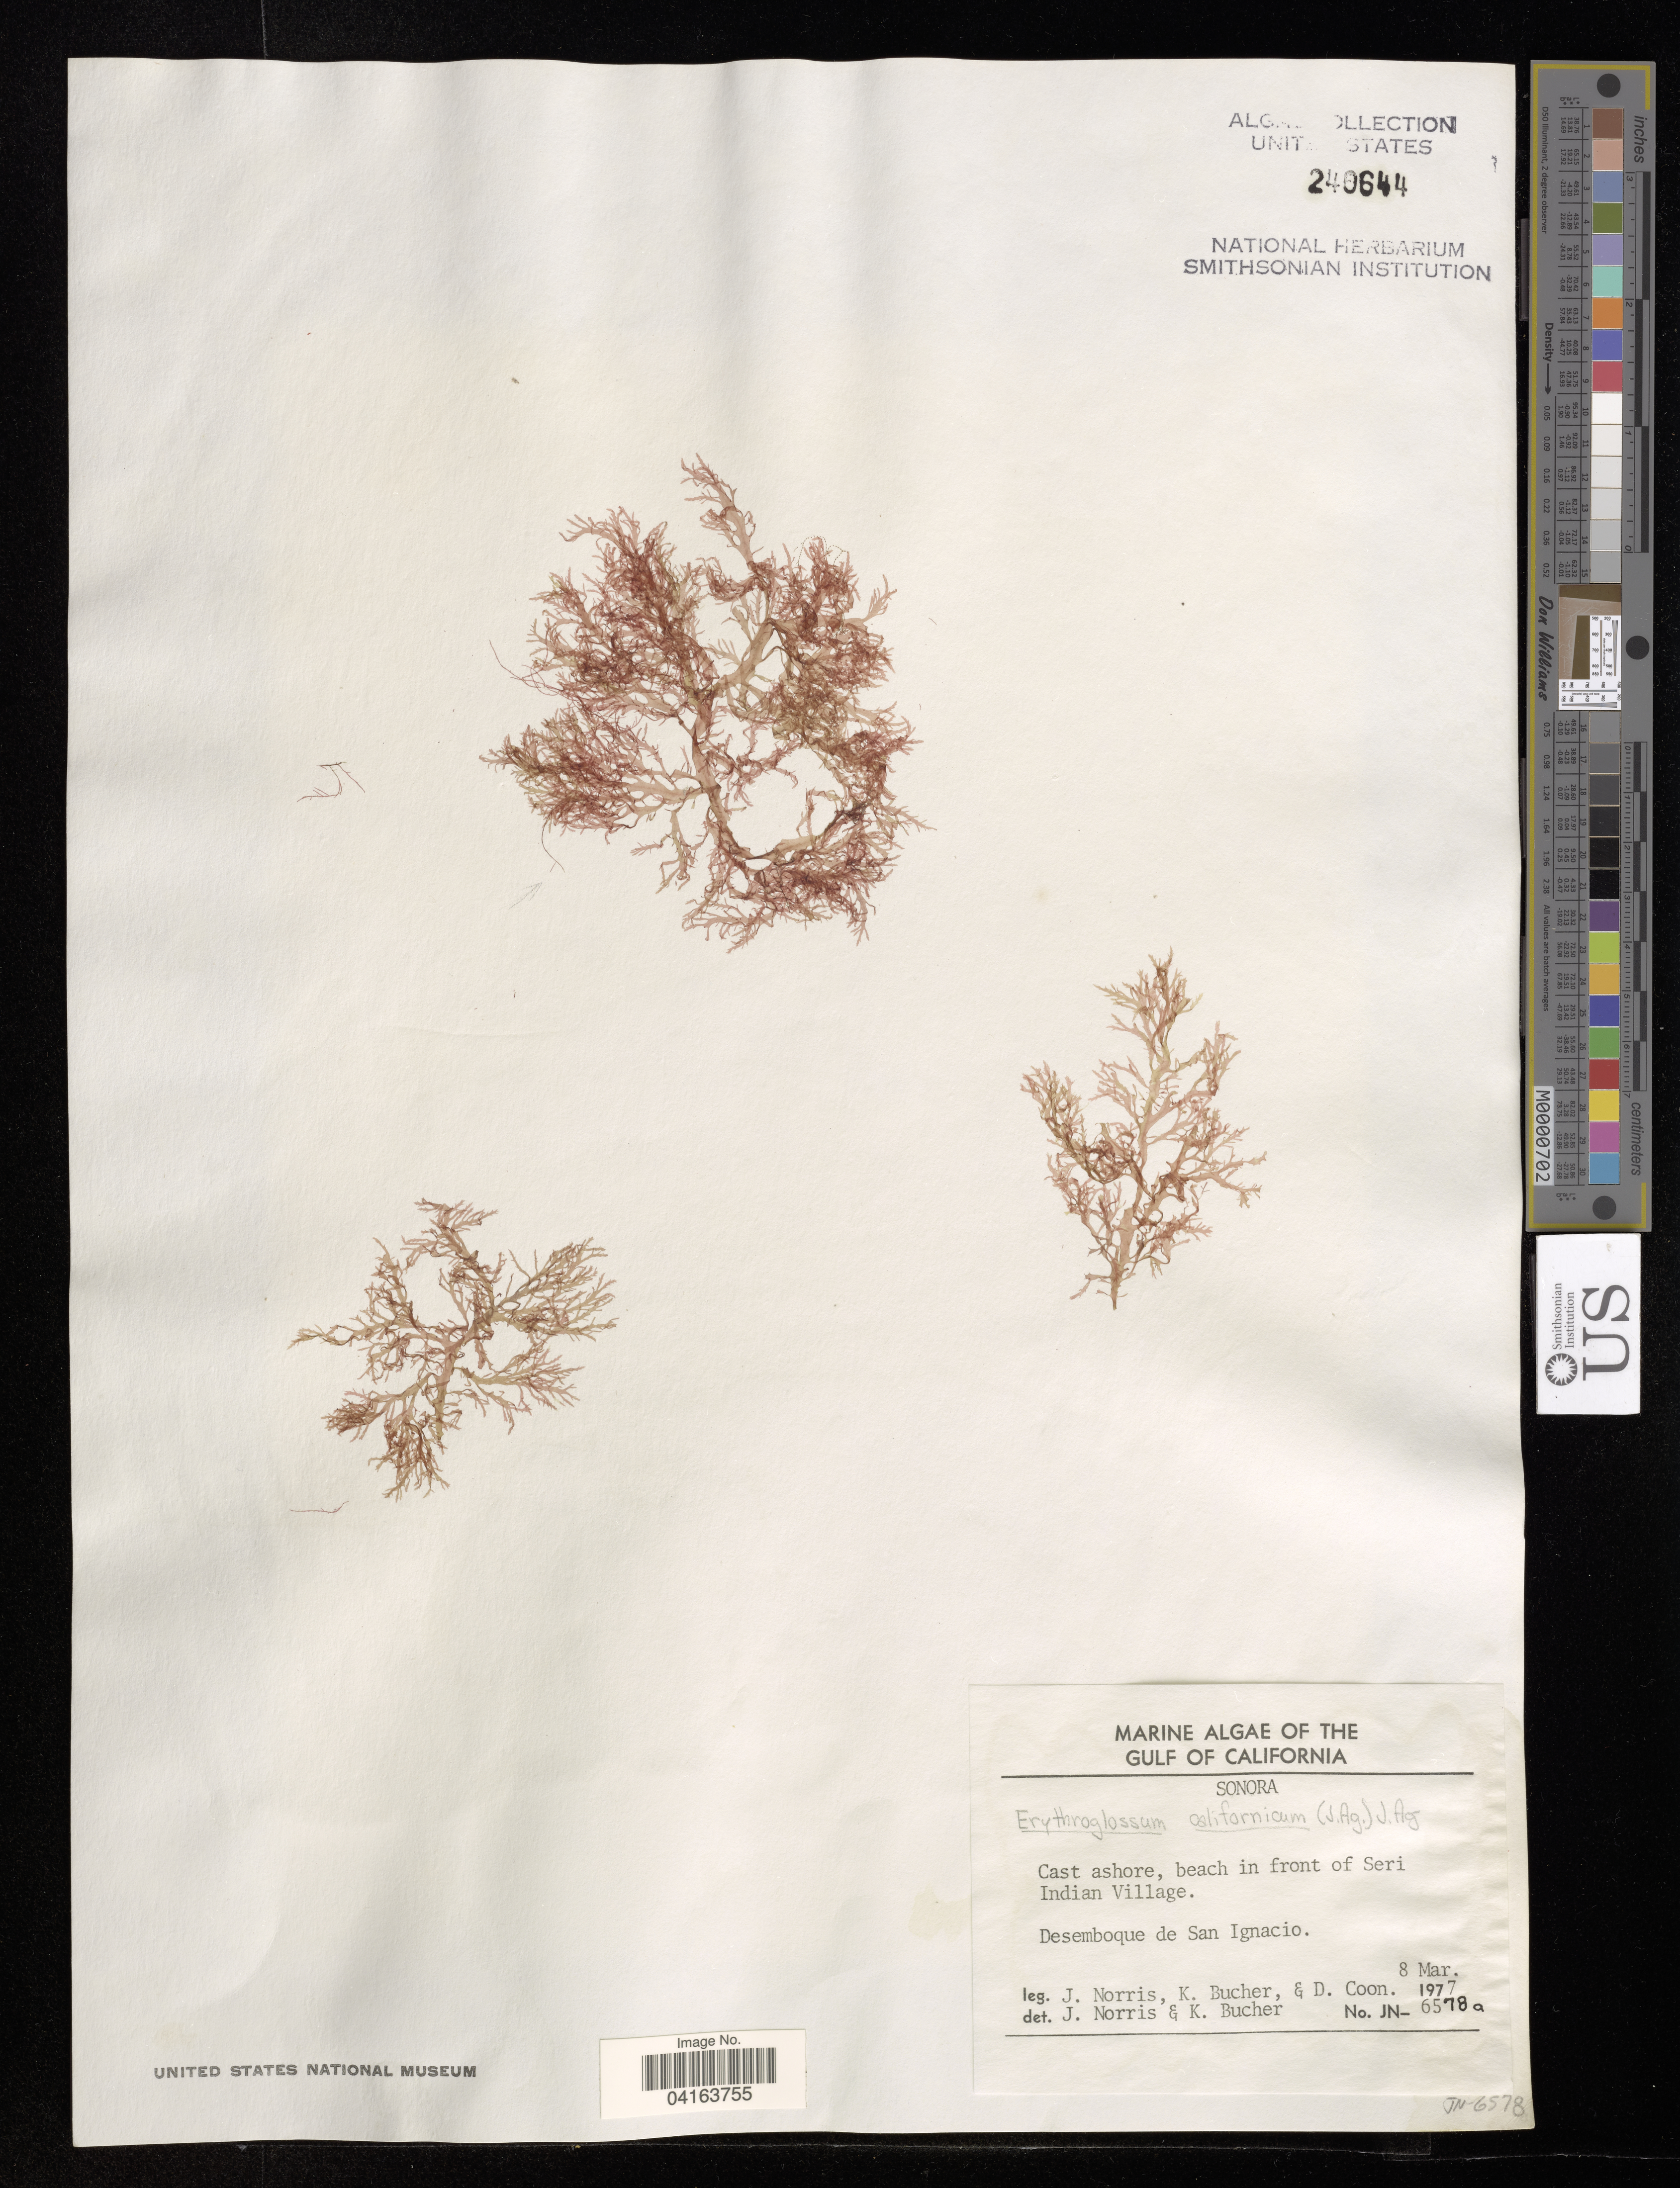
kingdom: Plantae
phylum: Rhodophyta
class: Florideophyceae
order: Ceramiales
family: Delesseriaceae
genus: Erythroglossum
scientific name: Erythroglossum californicum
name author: (J. Agardh) J. Agardh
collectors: J. Norris, K. Bucher & D. Coon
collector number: JN-6578a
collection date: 1977-03-08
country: Mexico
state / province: Sonora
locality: Cast ashore, beach in front of Seri Indian Village. Desemboque de San Ignacio.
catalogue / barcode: US 240644